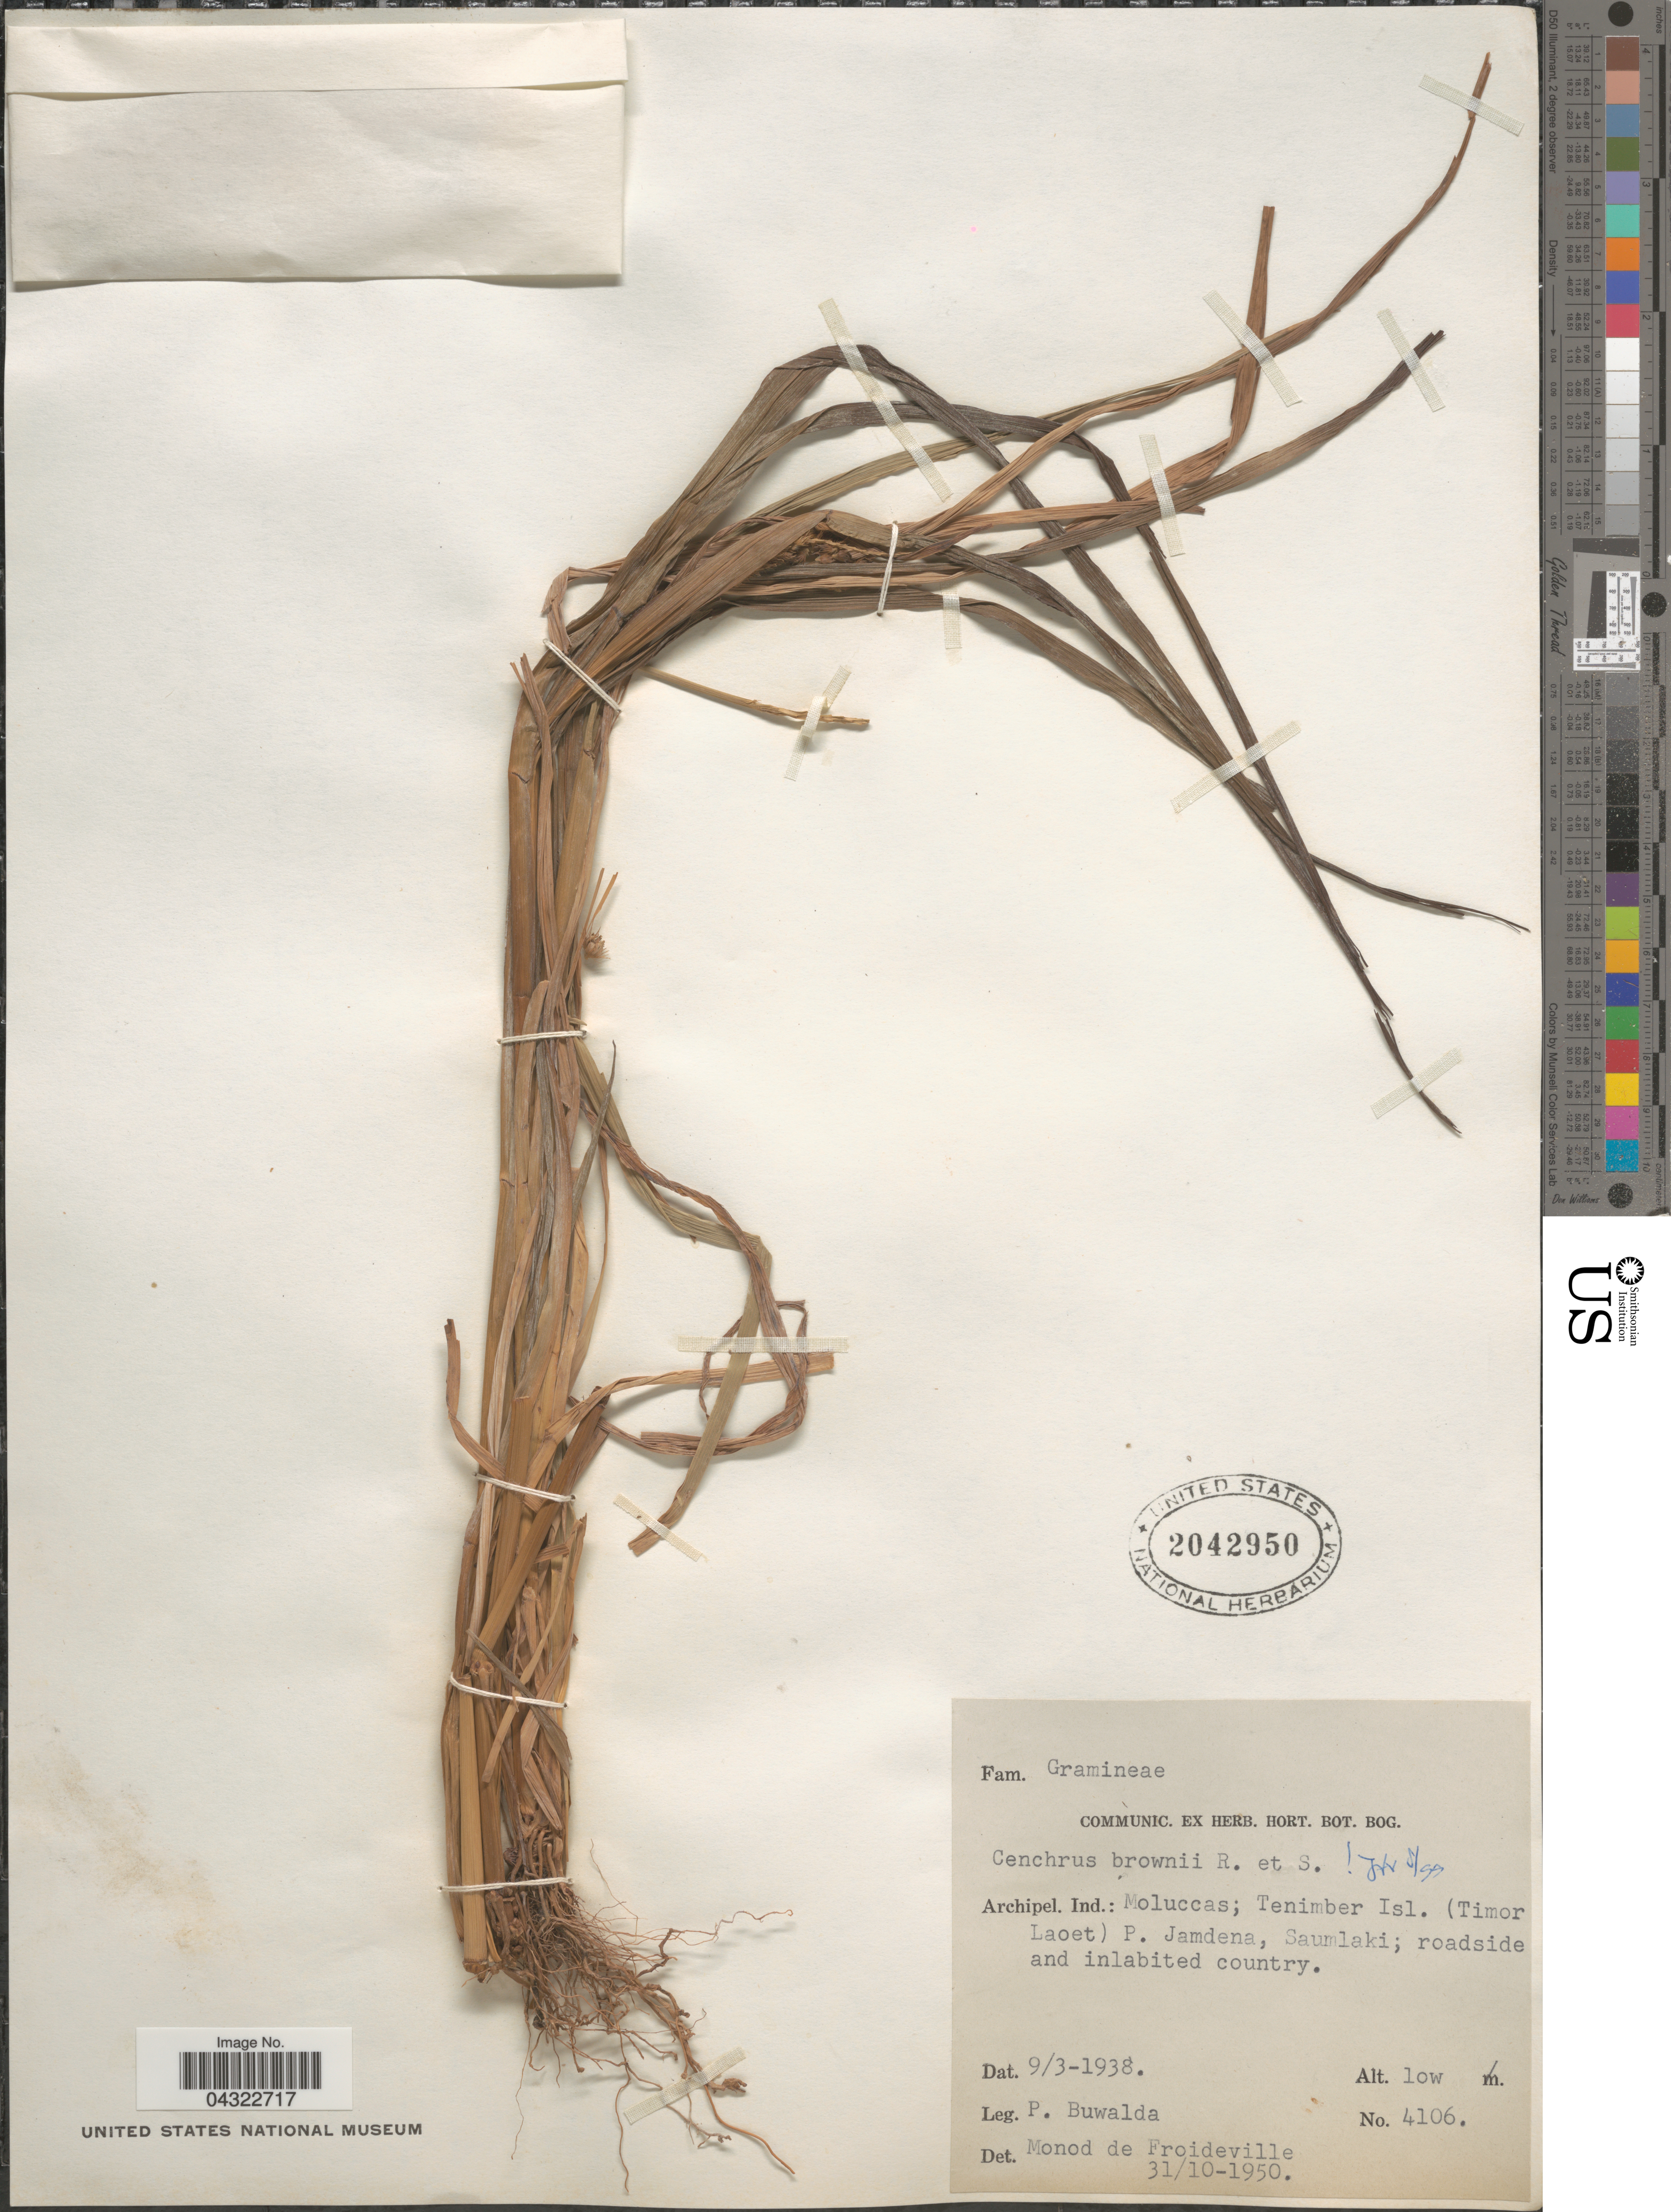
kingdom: Plantae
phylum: Tracheophyta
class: Liliopsida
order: Poales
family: Poaceae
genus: Cenchrus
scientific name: Cenchrus brownii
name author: Roem. & Schult.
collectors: P. Buwalda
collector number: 4106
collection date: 1938-03-09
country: Indonesia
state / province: Maluku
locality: Archipel. Ind.: Moluccas; Tenimber Isl. (Timor Laoet) P. Jamdena, Saumlaki.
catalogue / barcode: US 2042950